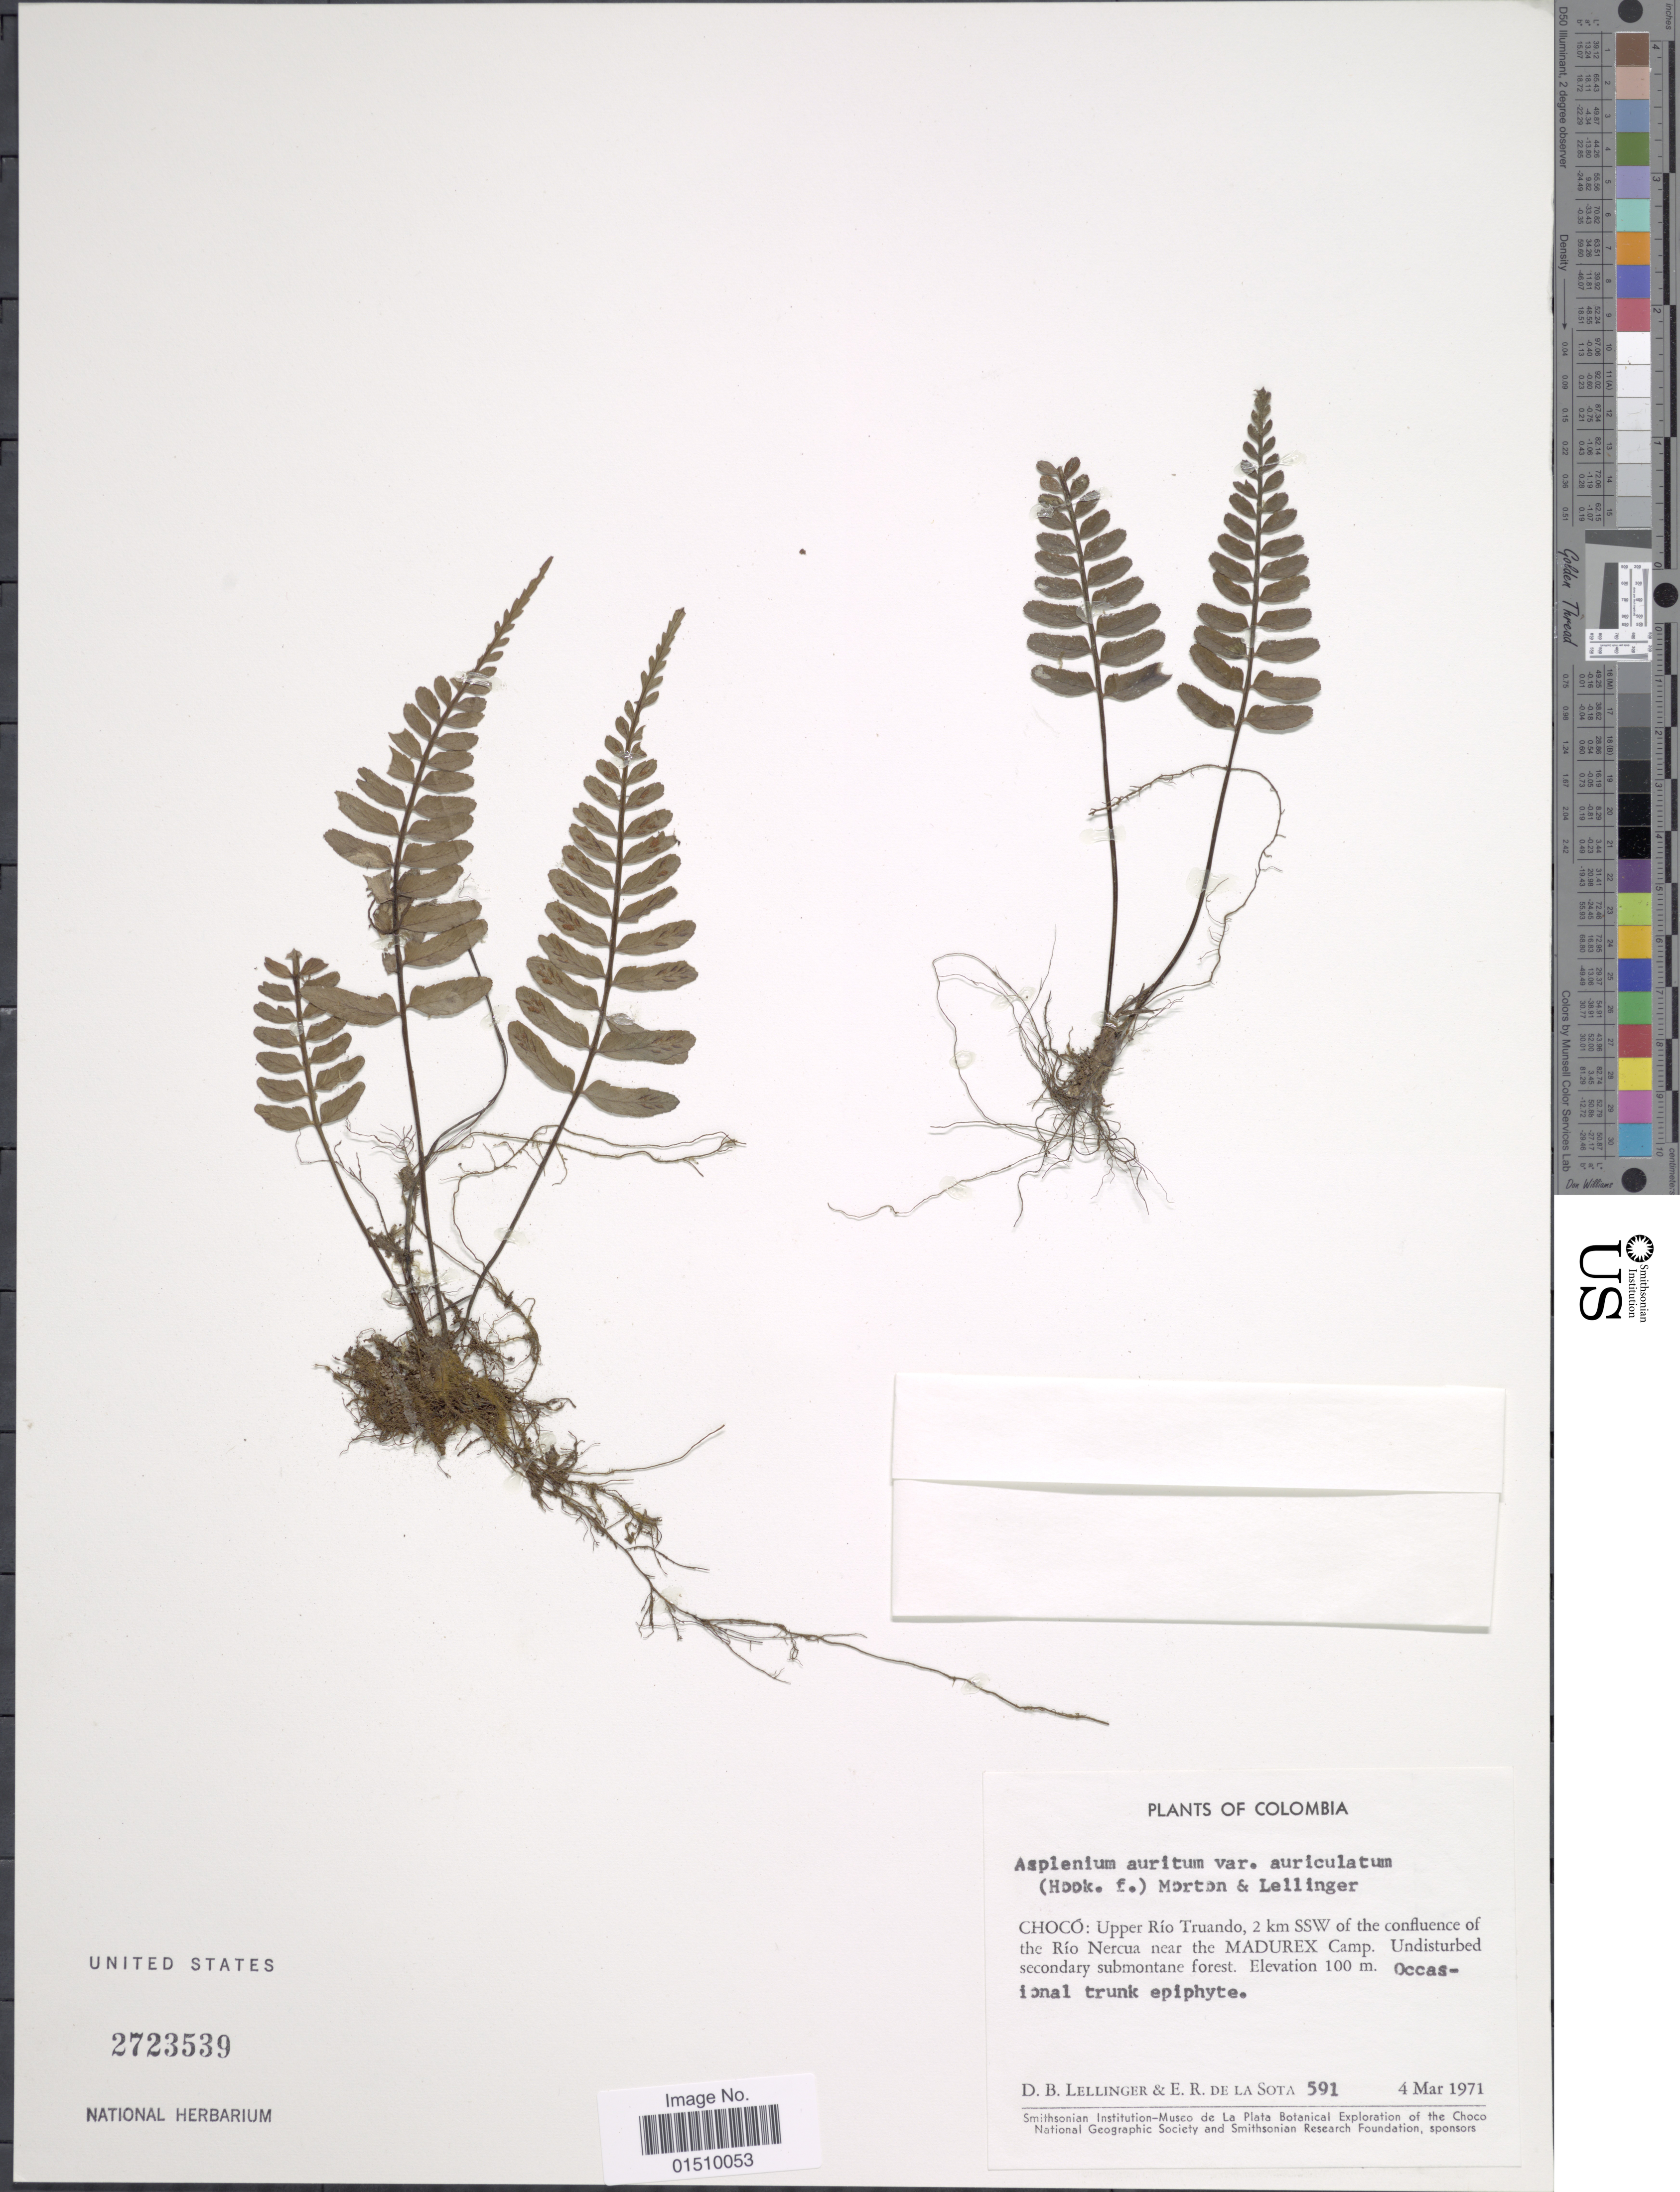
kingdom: Plantae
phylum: Tracheophyta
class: Polypodiopsida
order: Polypodiales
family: Aspleniaceae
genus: Asplenium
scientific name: Asplenium auritum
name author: Sw.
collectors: D. B. Lellinger & E. R. de la Sota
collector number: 591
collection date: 1971-03-04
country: Colombia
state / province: Chocó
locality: Colombia, Upper Rio Truando, 2 km SSW of the confluence of the Rio Nercua near the MADUREX Camp.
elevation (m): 100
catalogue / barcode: US 2723539